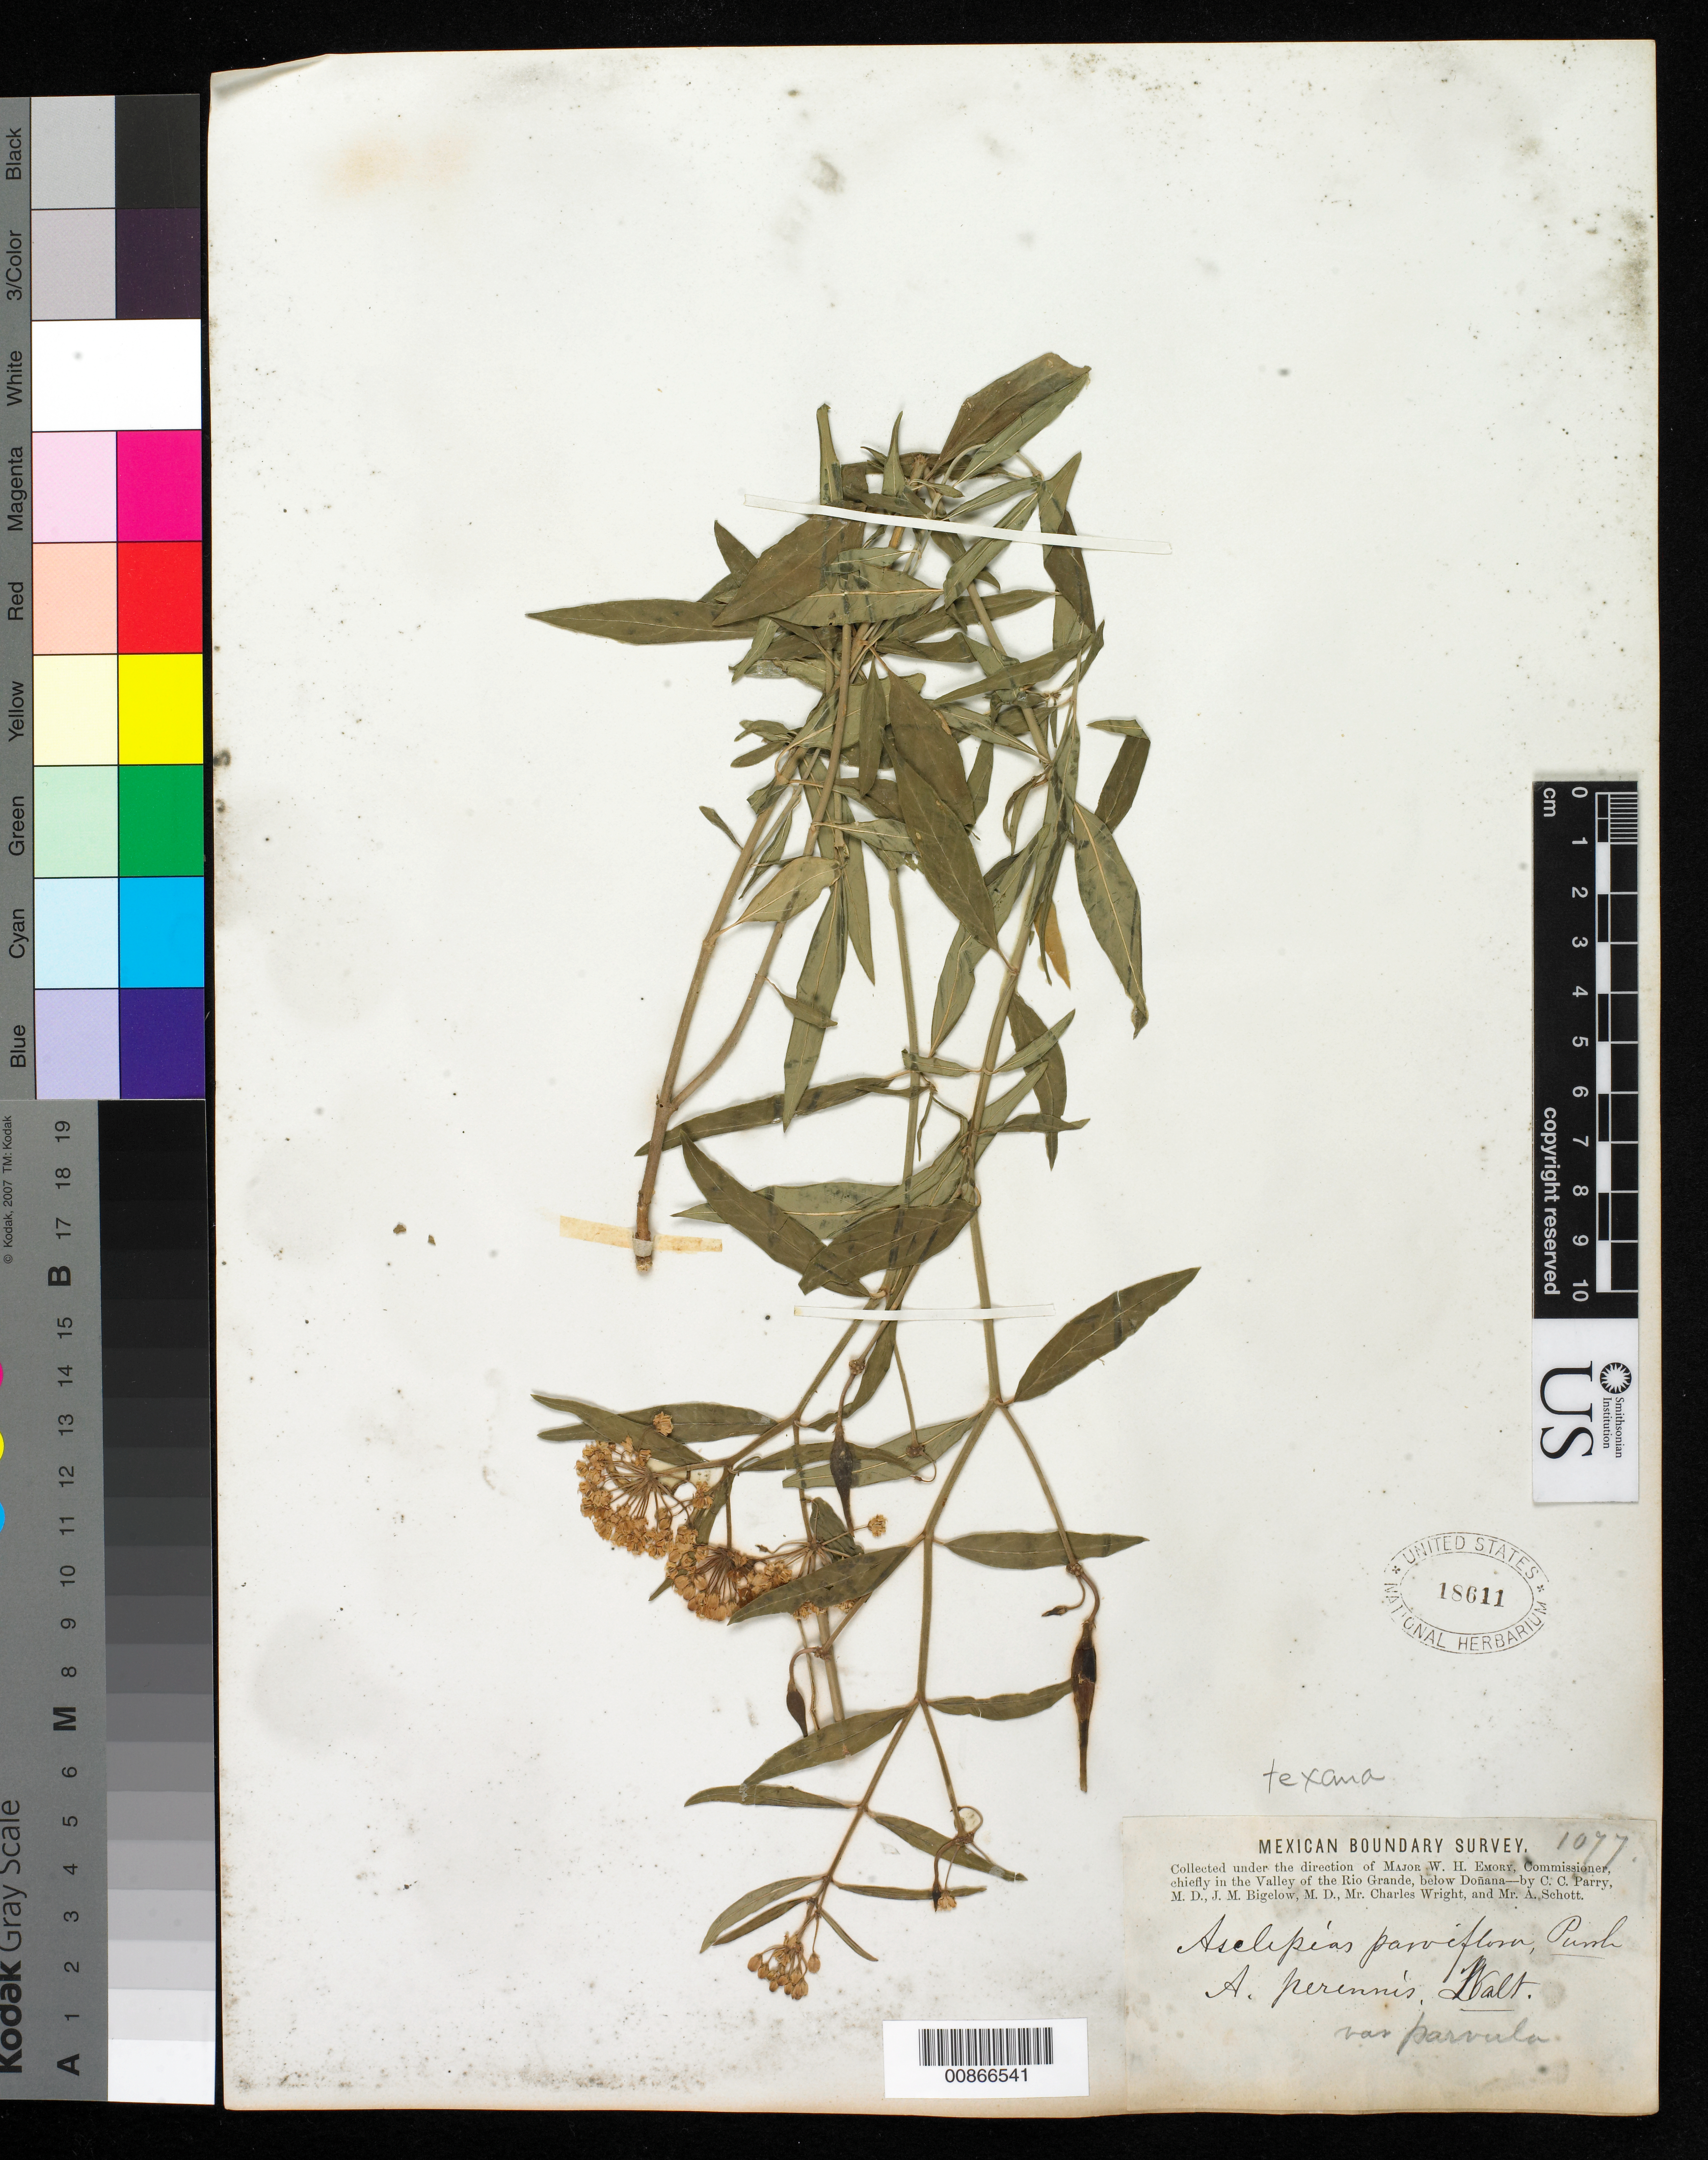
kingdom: Plantae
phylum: Tracheophyta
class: Magnoliopsida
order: Gentianales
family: Apocynaceae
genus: Asclepias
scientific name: Asclepias texana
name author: A. Heller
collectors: C. C. Parry, J. M. Bigelow, C. Wright & A. C. V. Schott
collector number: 1077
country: United States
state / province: New Mexico / Texas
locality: Valley of the Rio Grande, below Doñana.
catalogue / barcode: US 18611